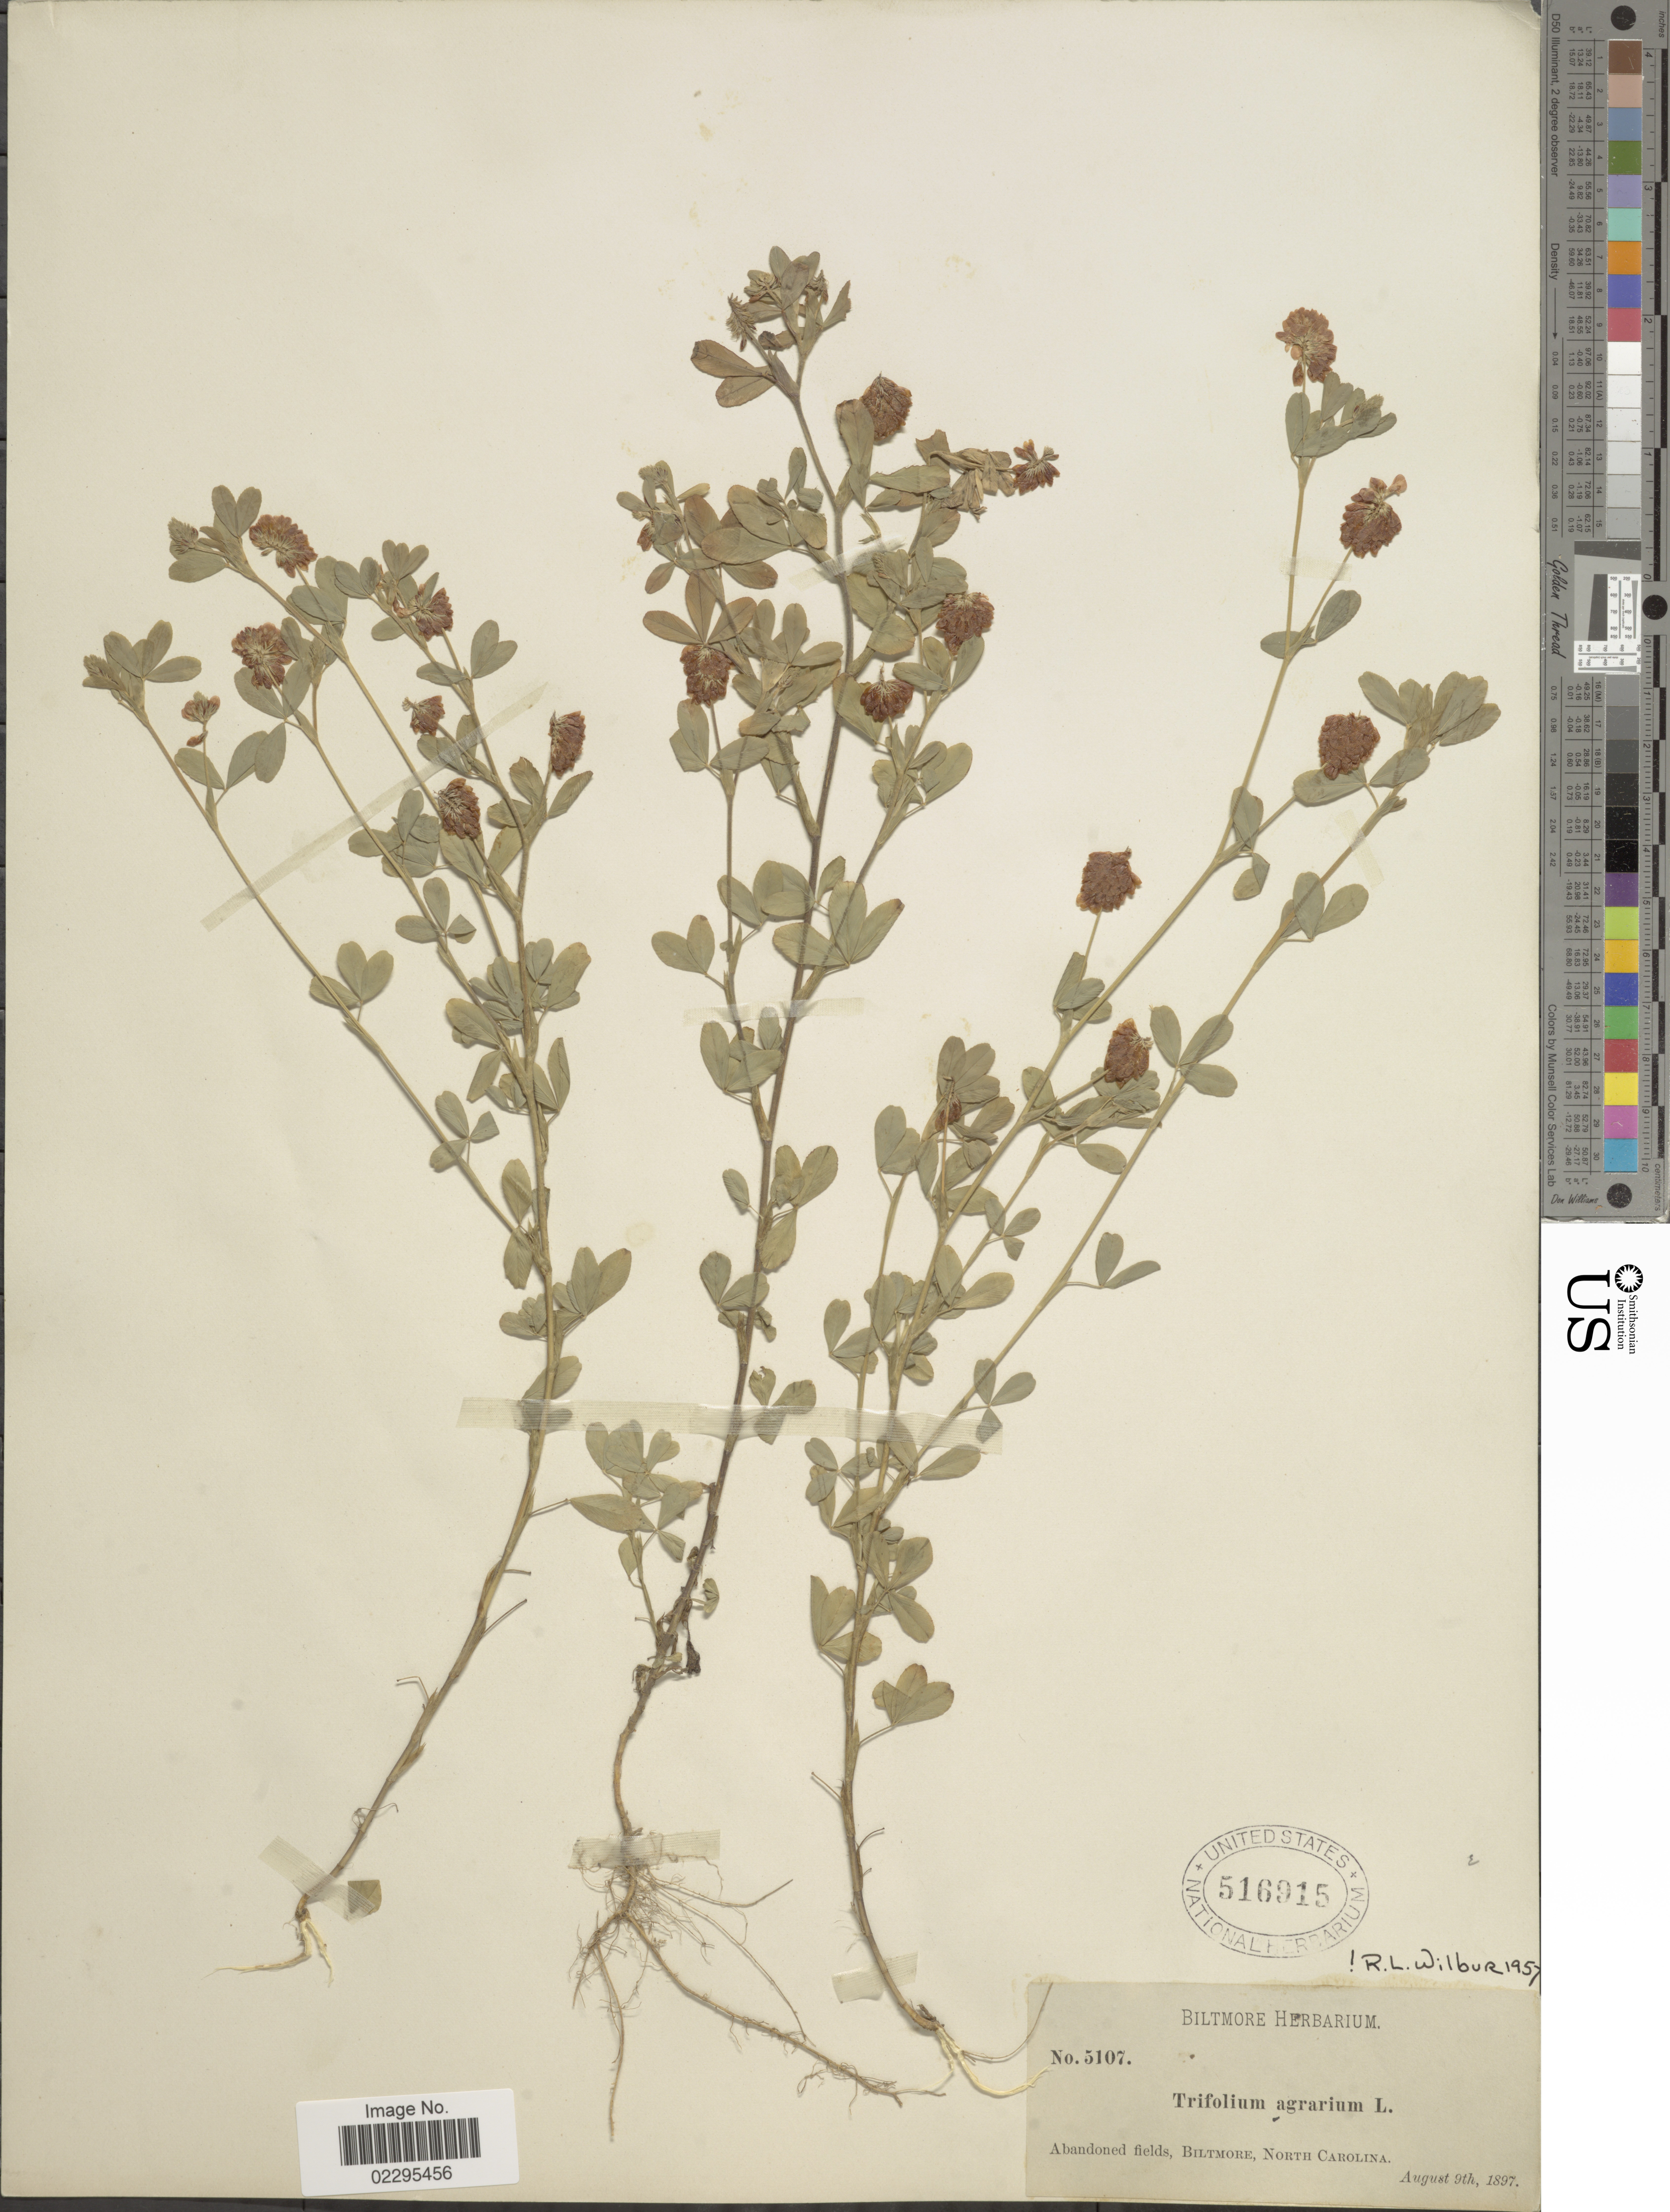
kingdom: Plantae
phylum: Tracheophyta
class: Magnoliopsida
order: Fabales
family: Fabaceae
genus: Trifolium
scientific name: Trifolium agrarium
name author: L.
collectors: ex herb. Biltmore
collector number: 5107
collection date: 1897-08-09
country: United States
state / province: North Carolina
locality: Biltmore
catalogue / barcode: US 516915